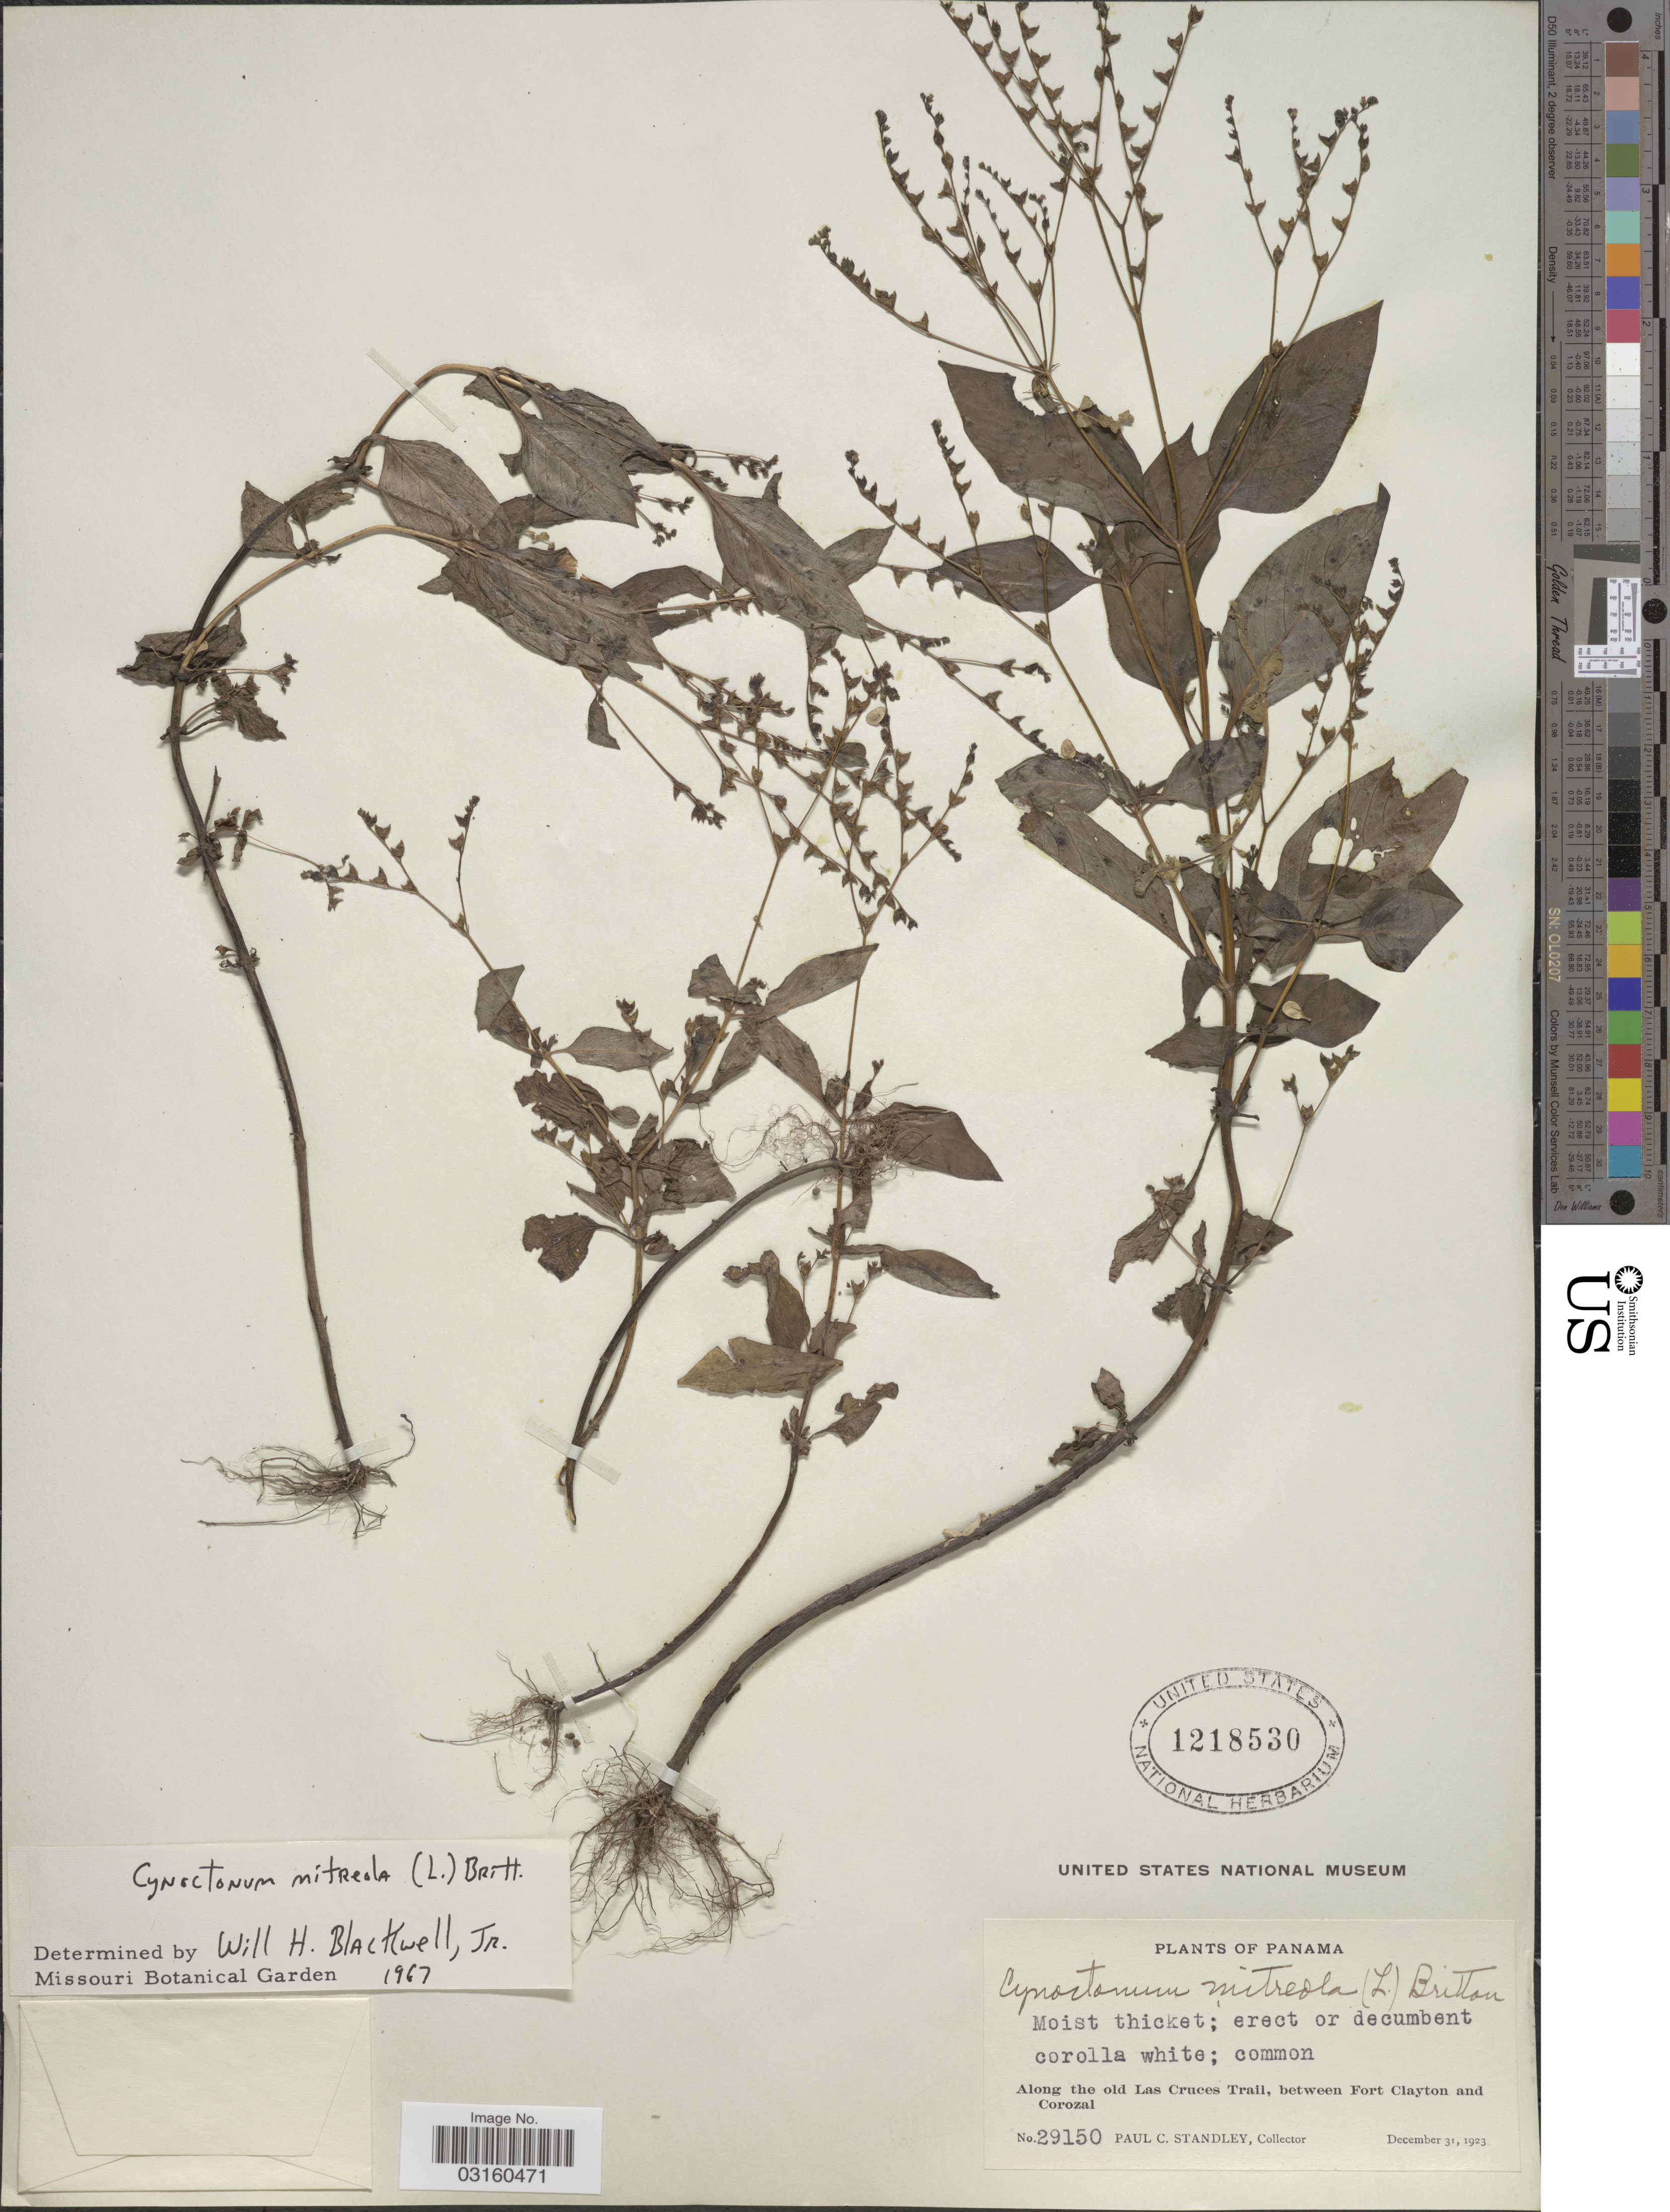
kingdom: Plantae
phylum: Tracheophyta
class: Magnoliopsida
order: Gentianales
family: Loganiaceae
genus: Mitreola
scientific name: Mitreola petiolata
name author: (J.F. Gmel.) Torr. & A. Gray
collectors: P. C. Standley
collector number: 29150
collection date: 1923-12-31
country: Panama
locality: Along the old Las Cruces Trail, between Fort Clayton and Corozal.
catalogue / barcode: US 1218530